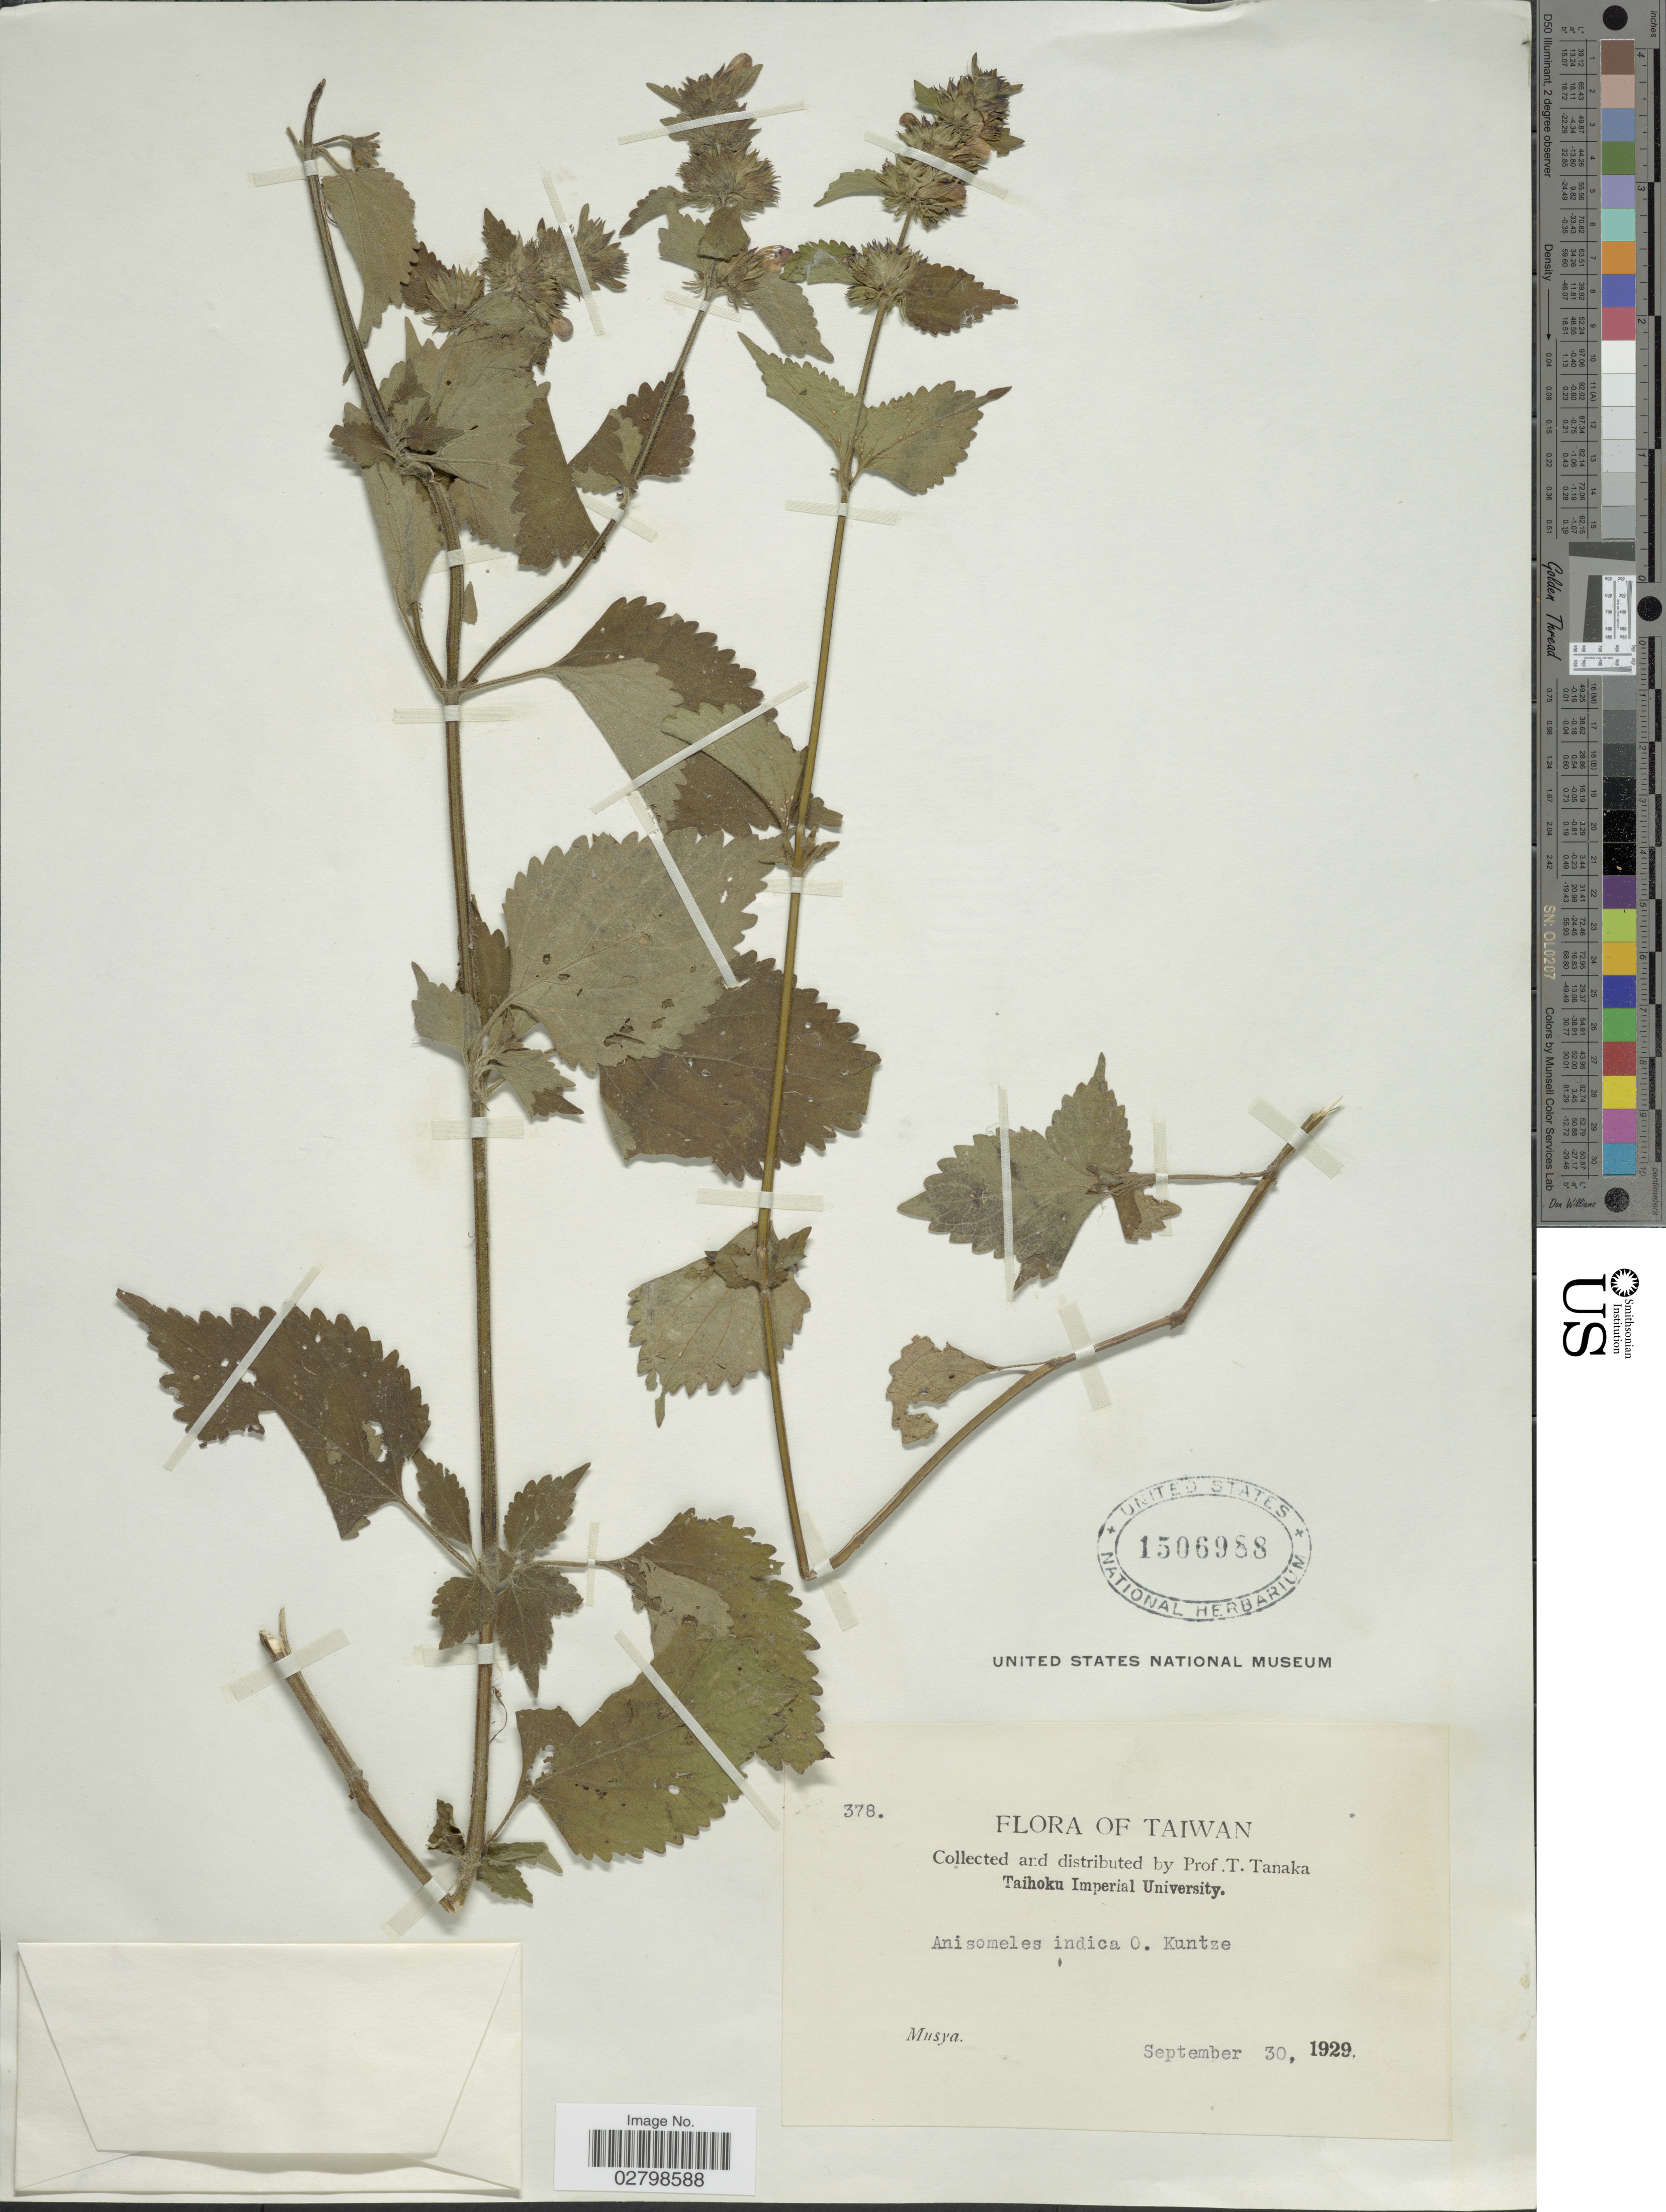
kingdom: Plantae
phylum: Tracheophyta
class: Magnoliopsida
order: Lamiales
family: Lamiaceae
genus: Anisomeles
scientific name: Anisomeles indica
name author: (L.) Kuntze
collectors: T. Tanaka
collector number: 378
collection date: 1929-09-30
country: Taiwan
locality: Musya.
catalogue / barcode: US 1506988